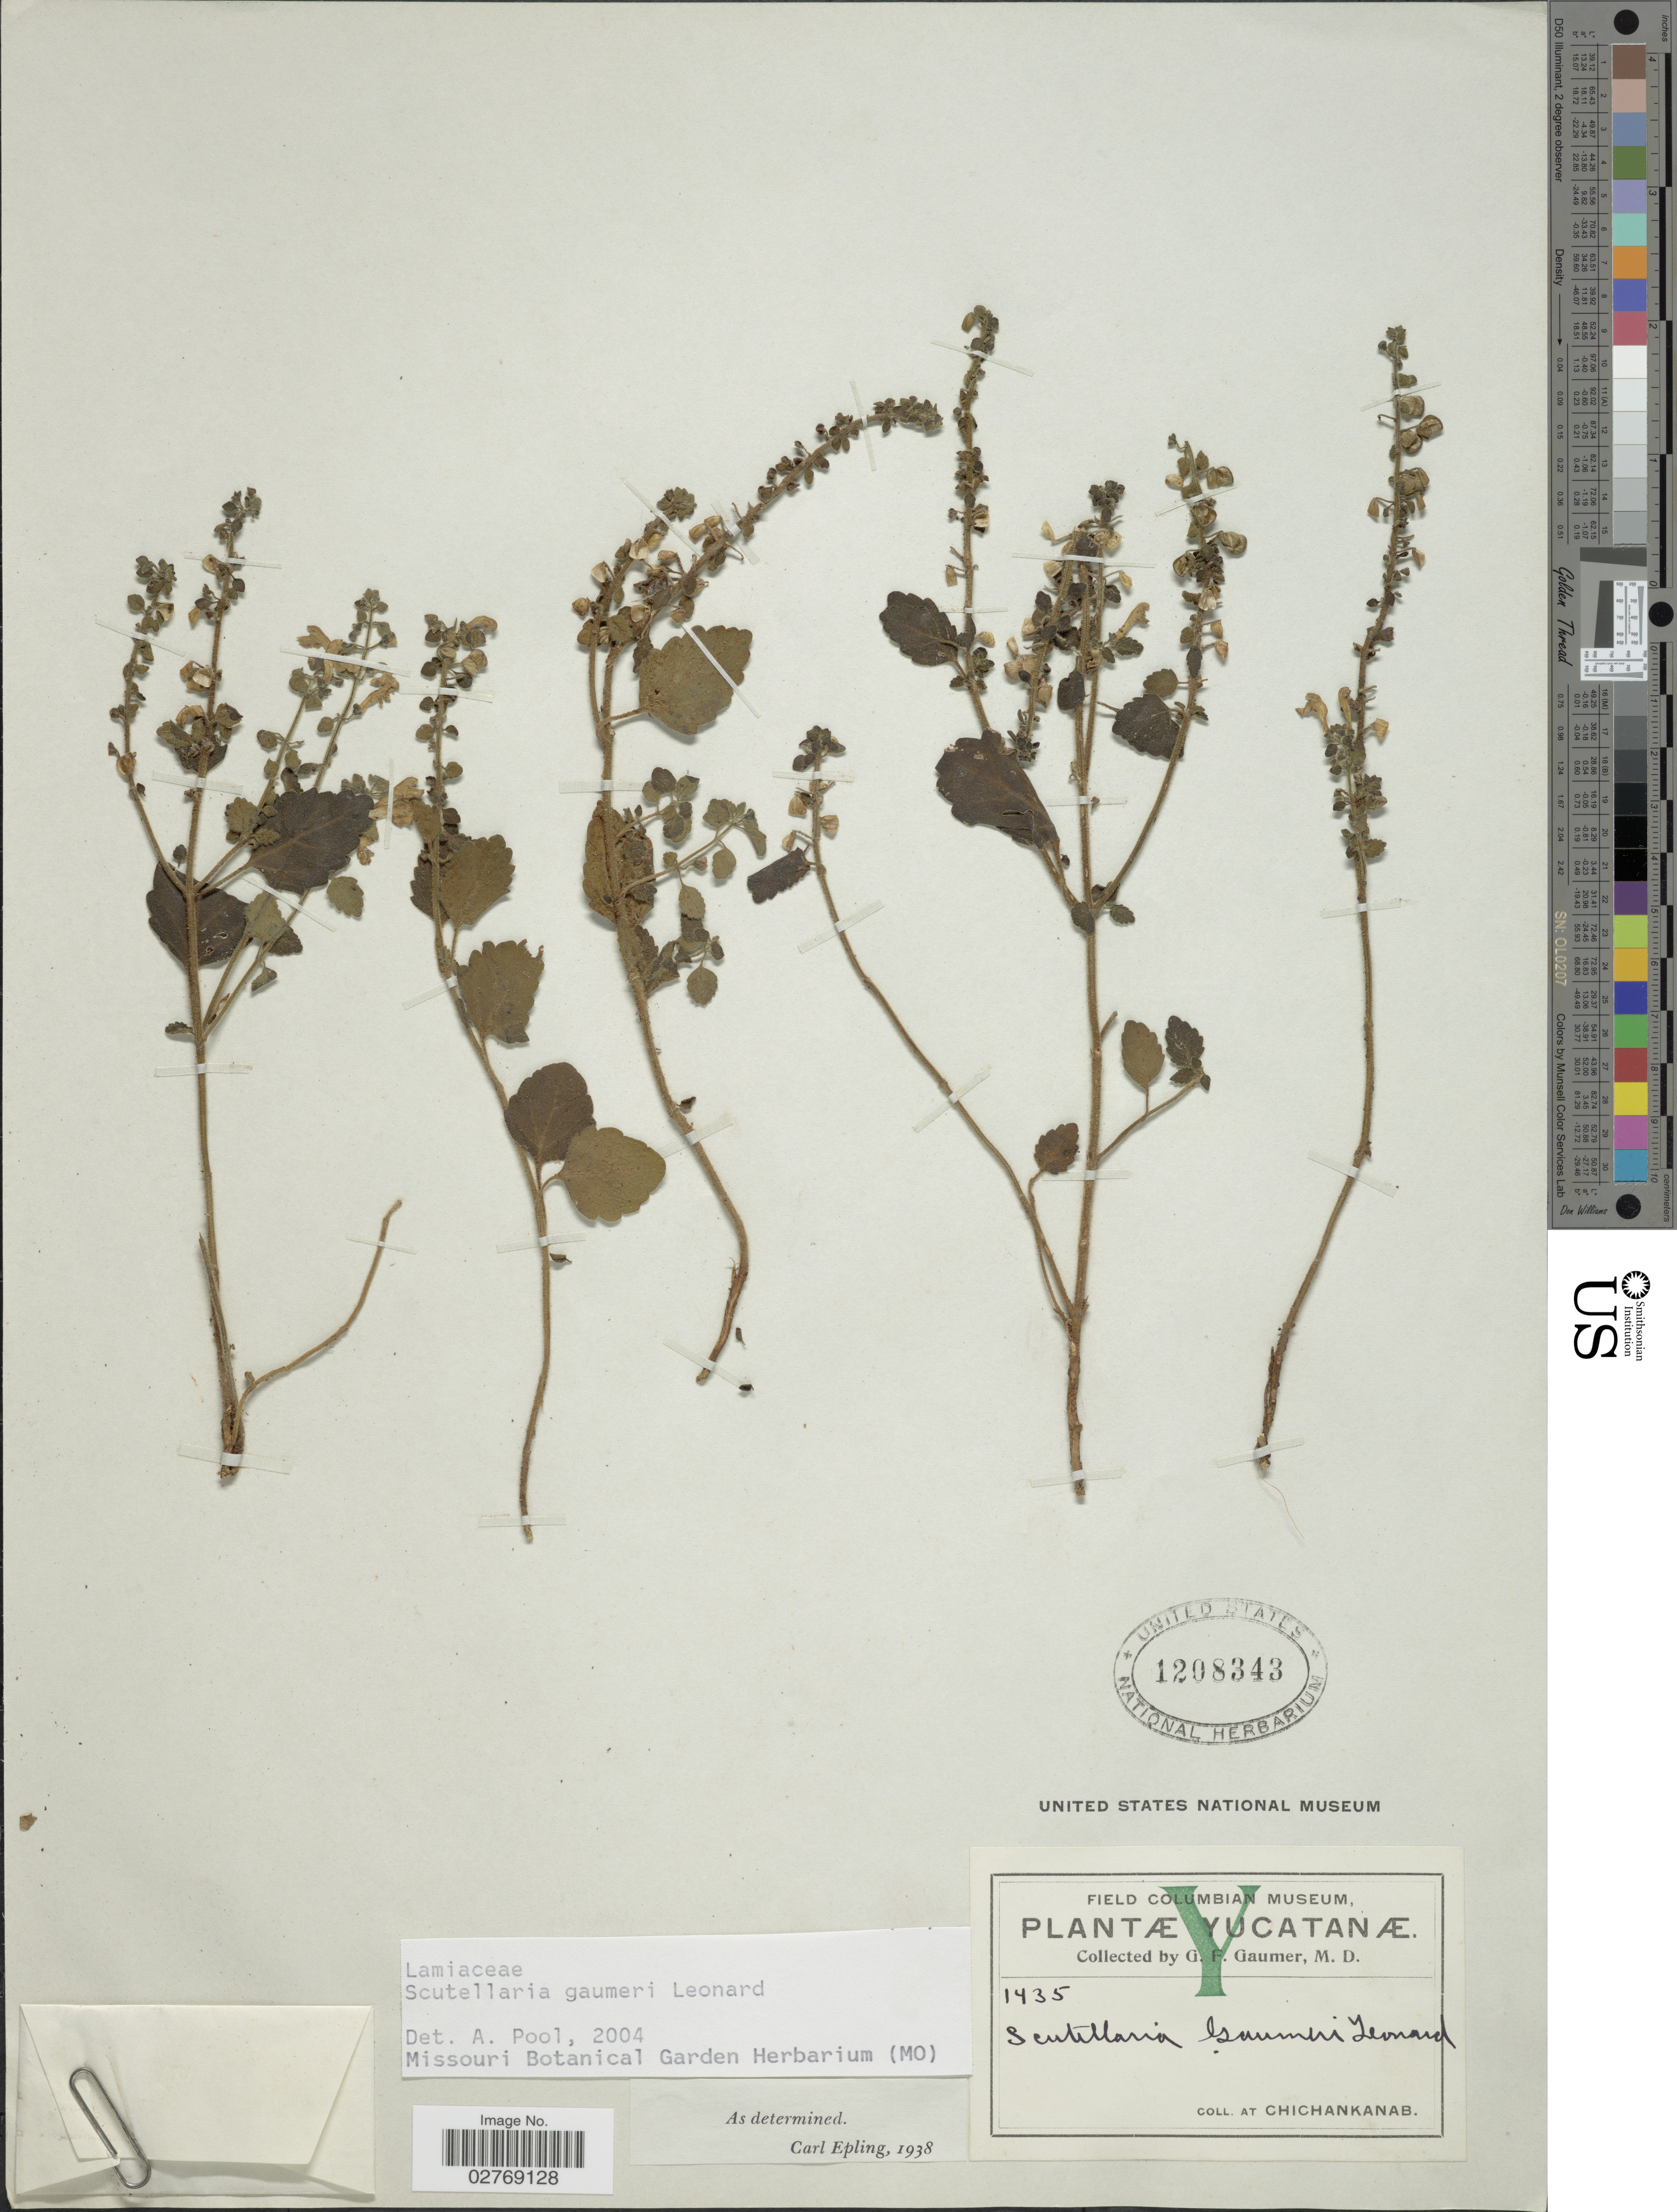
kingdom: Plantae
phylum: Tracheophyta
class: Magnoliopsida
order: Lamiales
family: Lamiaceae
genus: Scutellaria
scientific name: Scutellaria gaumeri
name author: Leonard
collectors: G. F. Gaumer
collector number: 1435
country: Mexico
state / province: Yucatán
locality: At Chichankanab.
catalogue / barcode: US 1208343